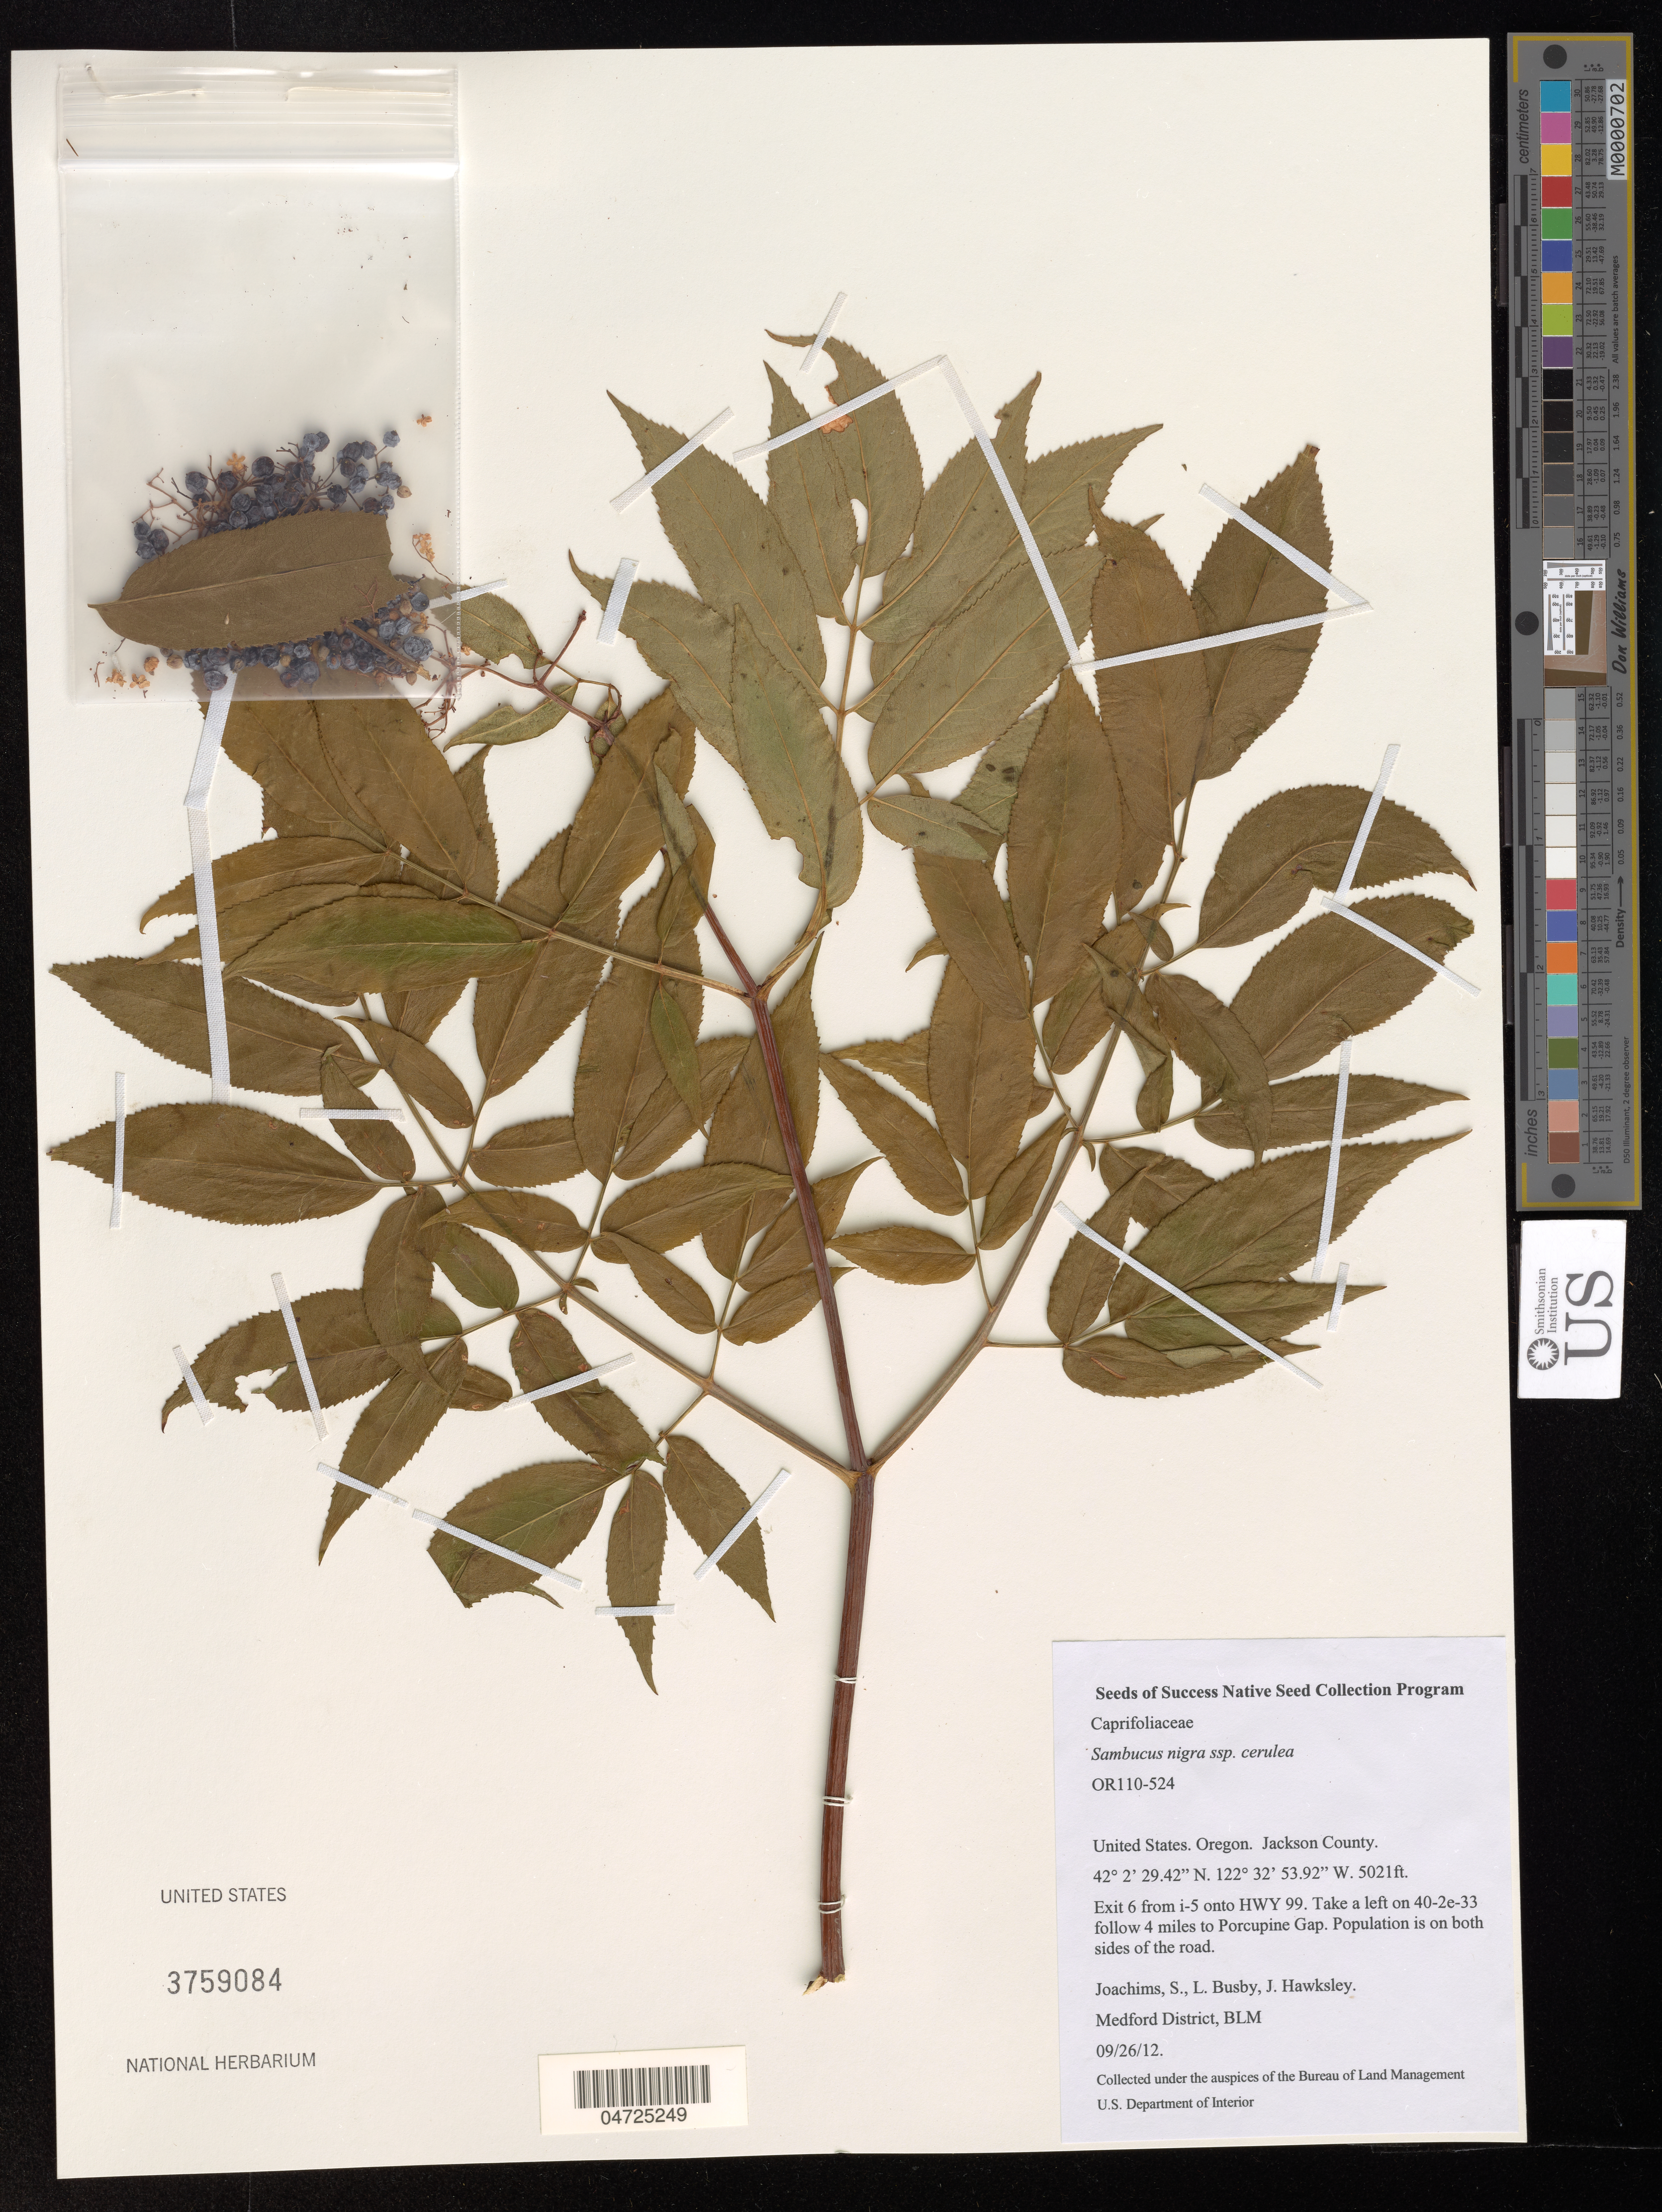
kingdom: Plantae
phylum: Tracheophyta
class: Magnoliopsida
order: Dipsacales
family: Viburnaceae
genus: Sambucus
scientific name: Sambucus nigra subsp. cerulea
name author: (Raf.) Bolli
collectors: S. Joachims, L. Busby & J. Hawksley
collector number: OR110-524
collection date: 2012-09-26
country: United States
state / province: Oregon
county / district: Jackson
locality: Jackson County. Exit 6 from i-5 onto HWY 99. Take a left on 40-2e-33 follow 4 miles to Porcupine Gap. Population is on both sides of the road.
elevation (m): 1530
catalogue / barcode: US 3759084